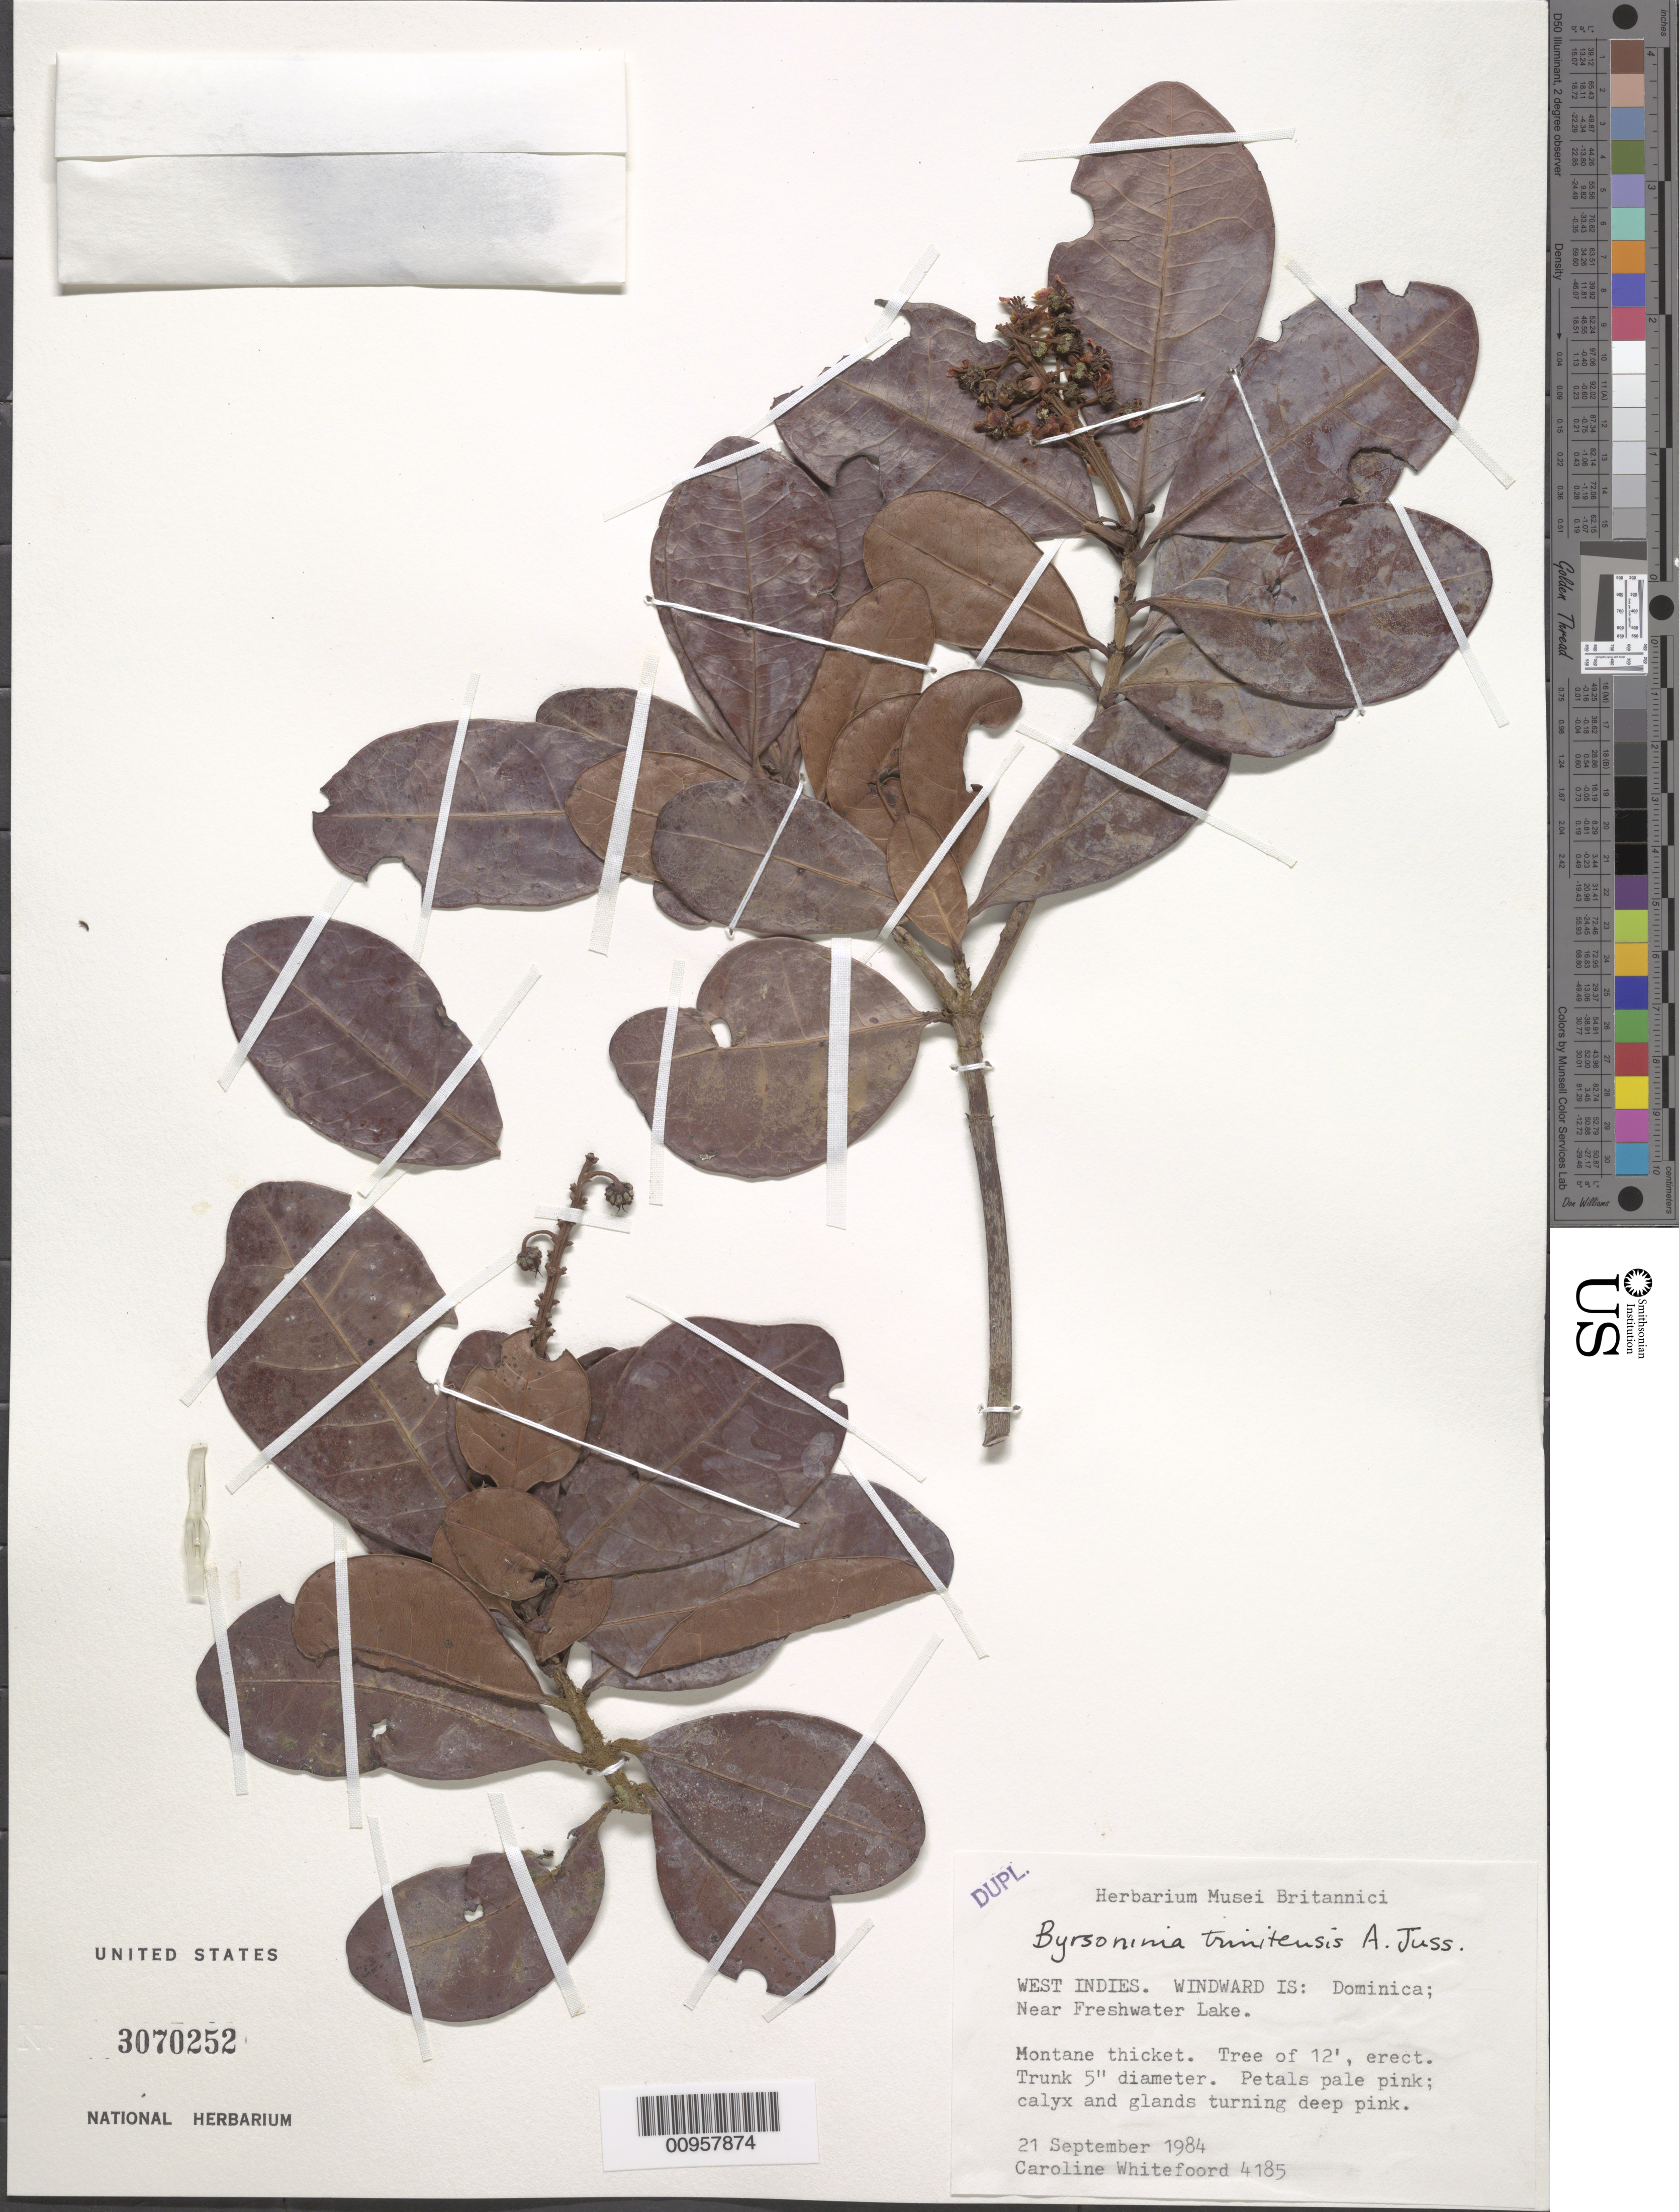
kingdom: Plantae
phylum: Tracheophyta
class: Magnoliopsida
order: Malpighiales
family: Malpighiaceae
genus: Byrsonima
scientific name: Byrsonima trinitensis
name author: A. Juss.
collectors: C. Whitefoord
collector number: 4185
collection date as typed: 21 Sep 1984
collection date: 1984-09-21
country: Dominica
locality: Near Freshwater Lake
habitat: Montane thicket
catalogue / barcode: US 3070252